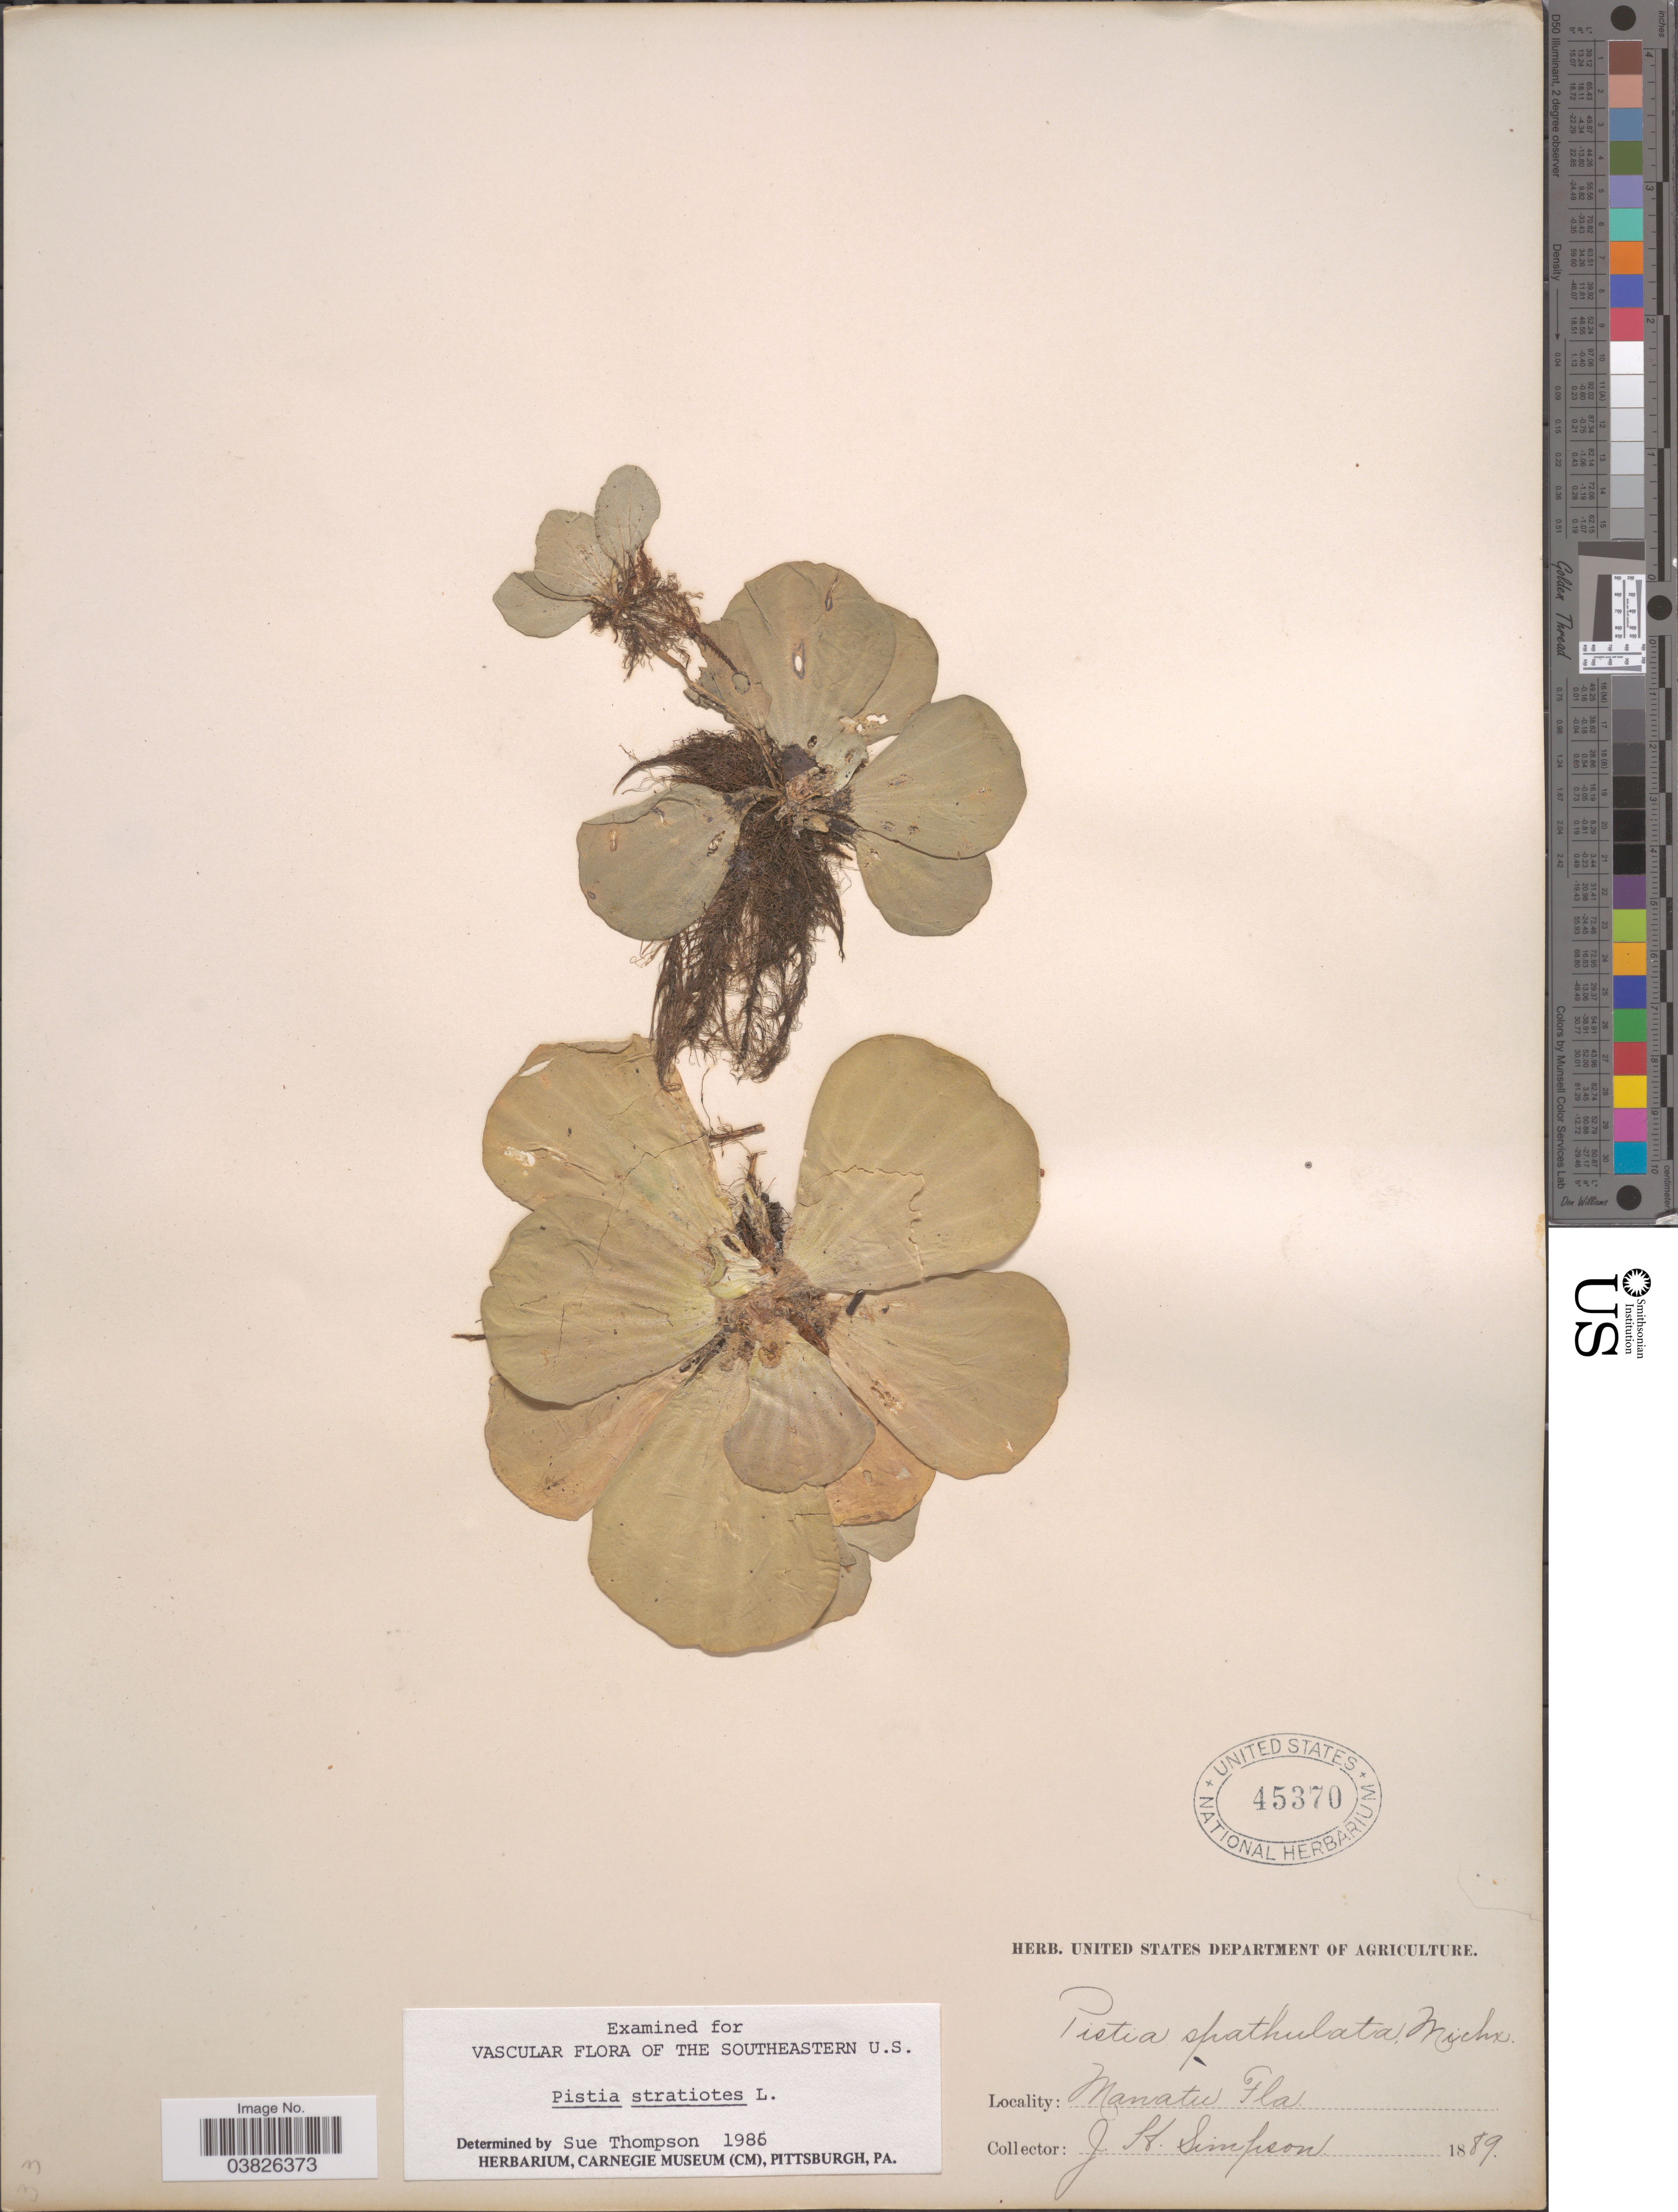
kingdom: Plantae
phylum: Tracheophyta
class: Liliopsida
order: Alismatales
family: Araceae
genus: Pistia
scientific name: Pistia stratiotes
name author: L.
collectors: J. H. Simpson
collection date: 1889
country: United States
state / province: Florida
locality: Manatu.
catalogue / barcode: US 45370